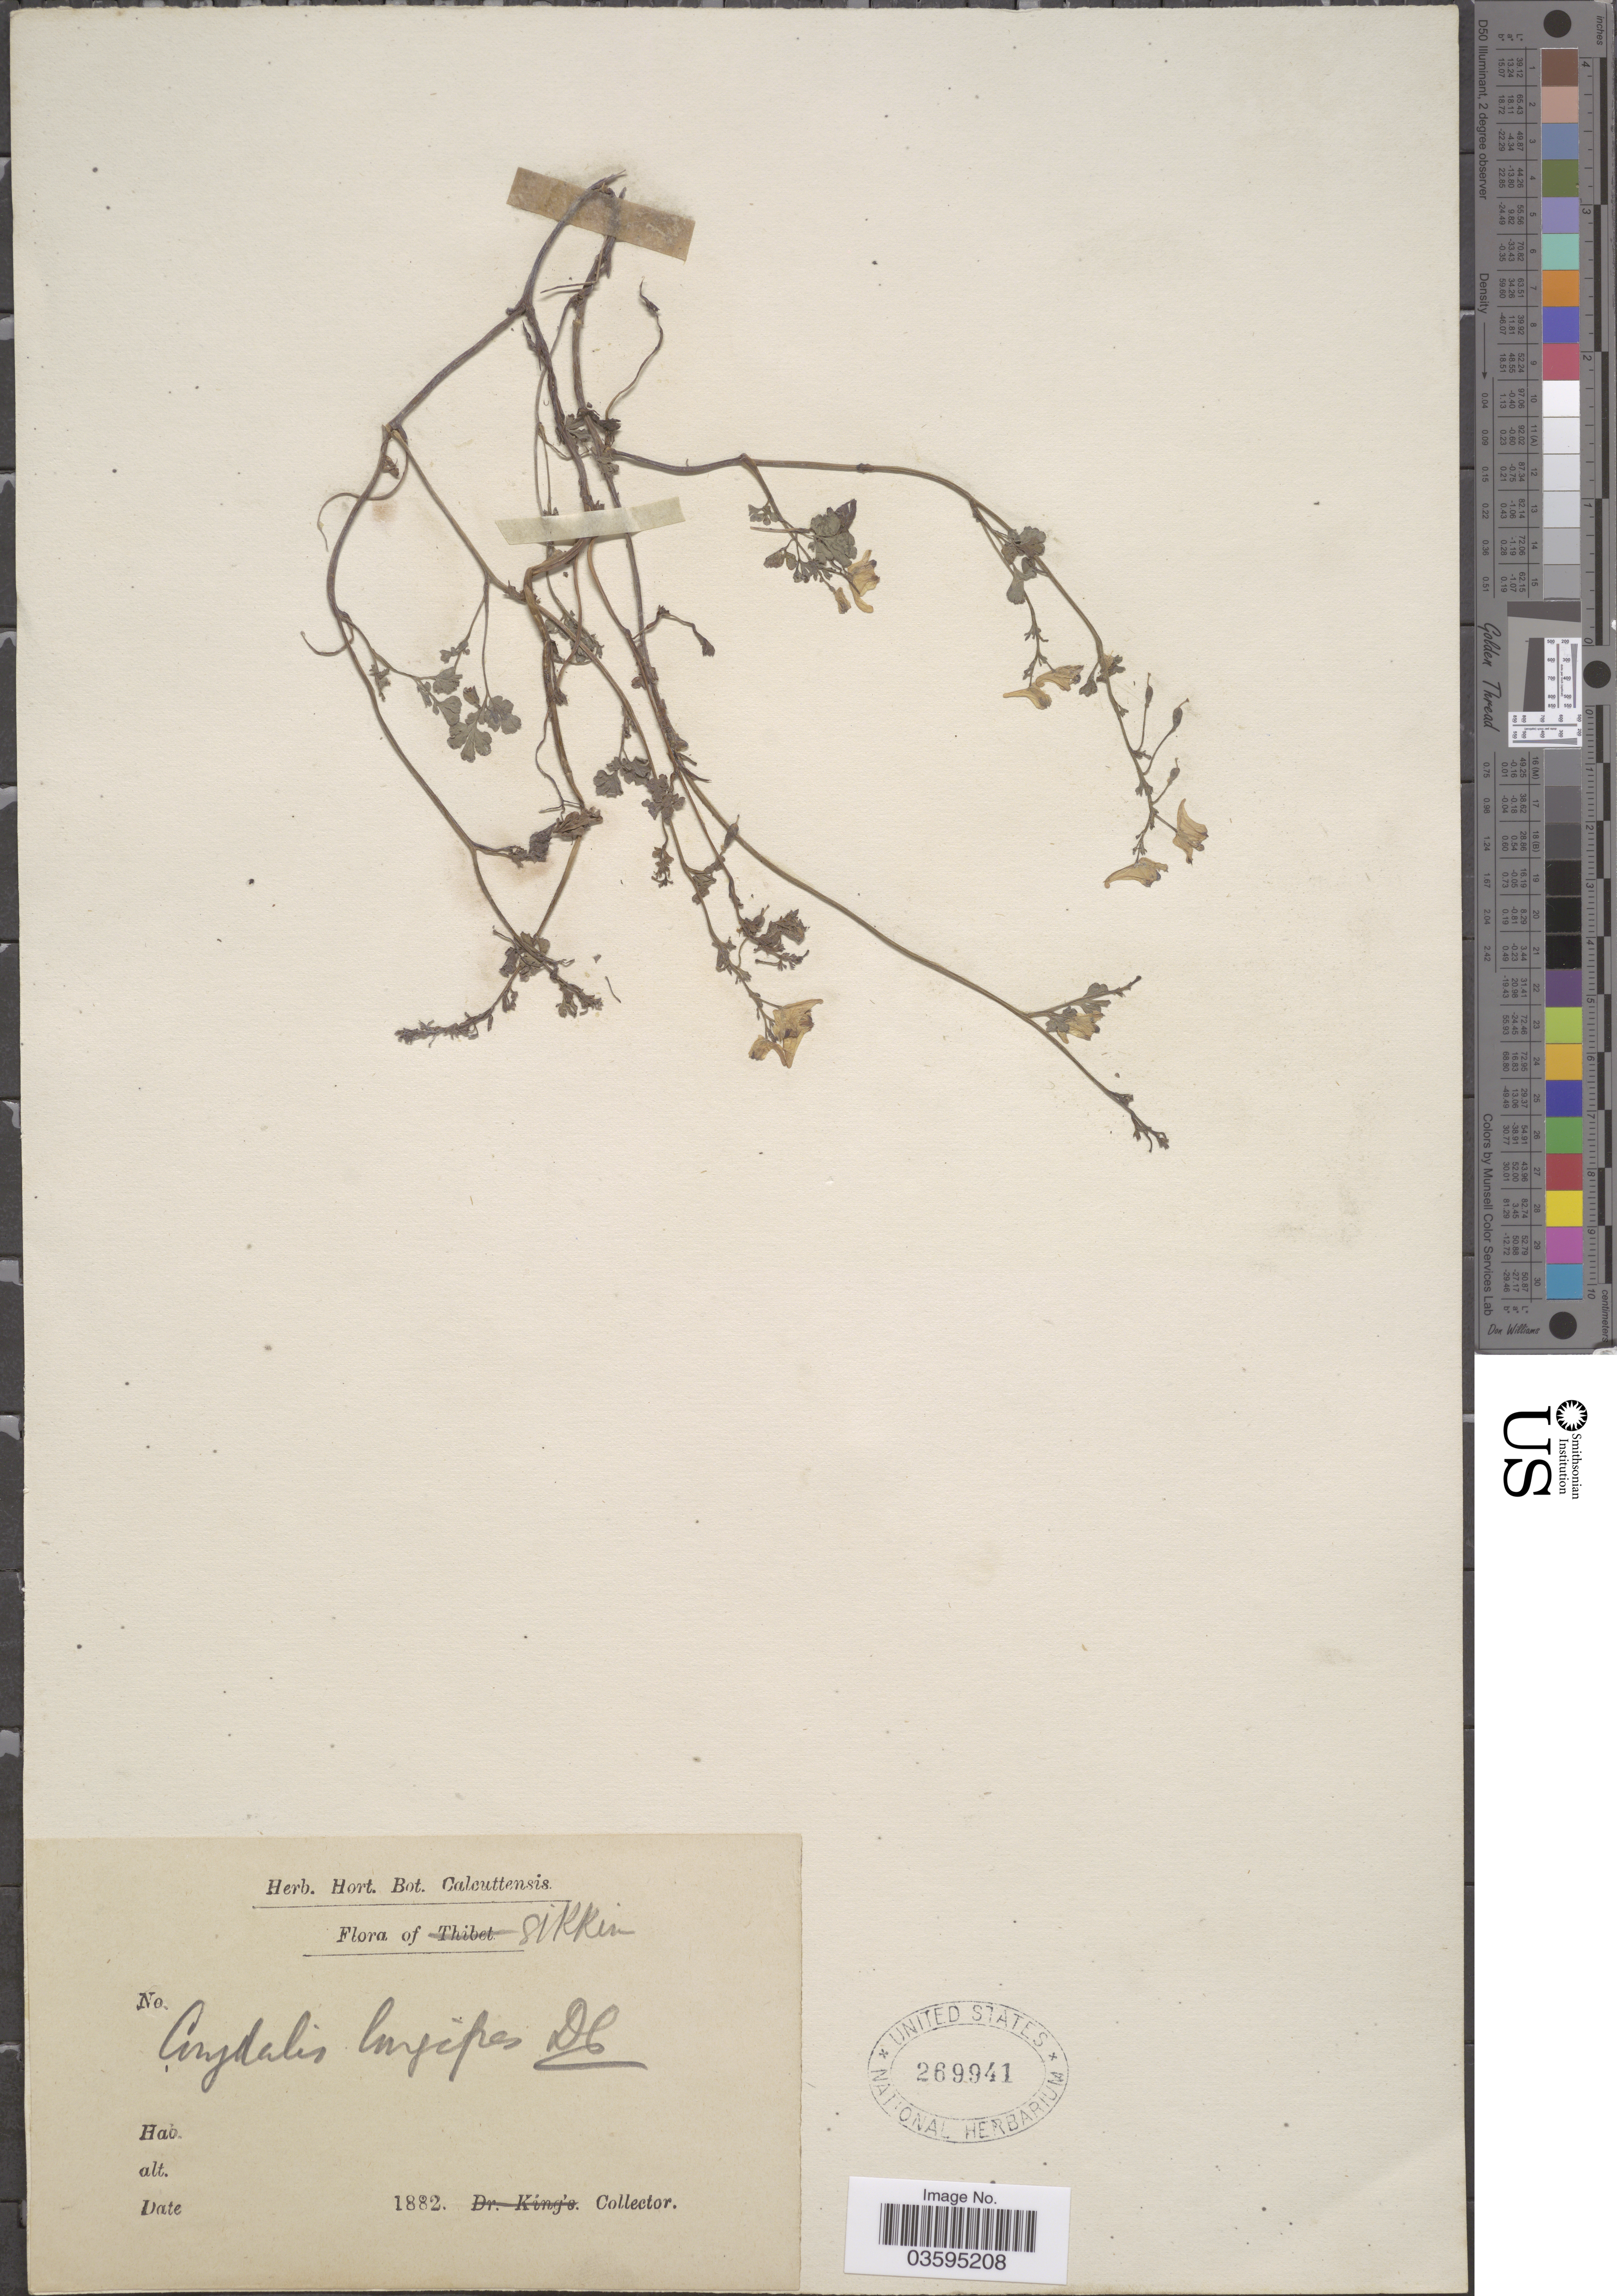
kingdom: Plantae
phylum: Tracheophyta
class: Magnoliopsida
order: Ranunculales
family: Papaveraceae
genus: Corydalis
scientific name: Corydalis longipes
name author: DC.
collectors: ex Herb. Hort. Bot. Calcuttensis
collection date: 1882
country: India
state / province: Sikkim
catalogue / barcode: US 269941